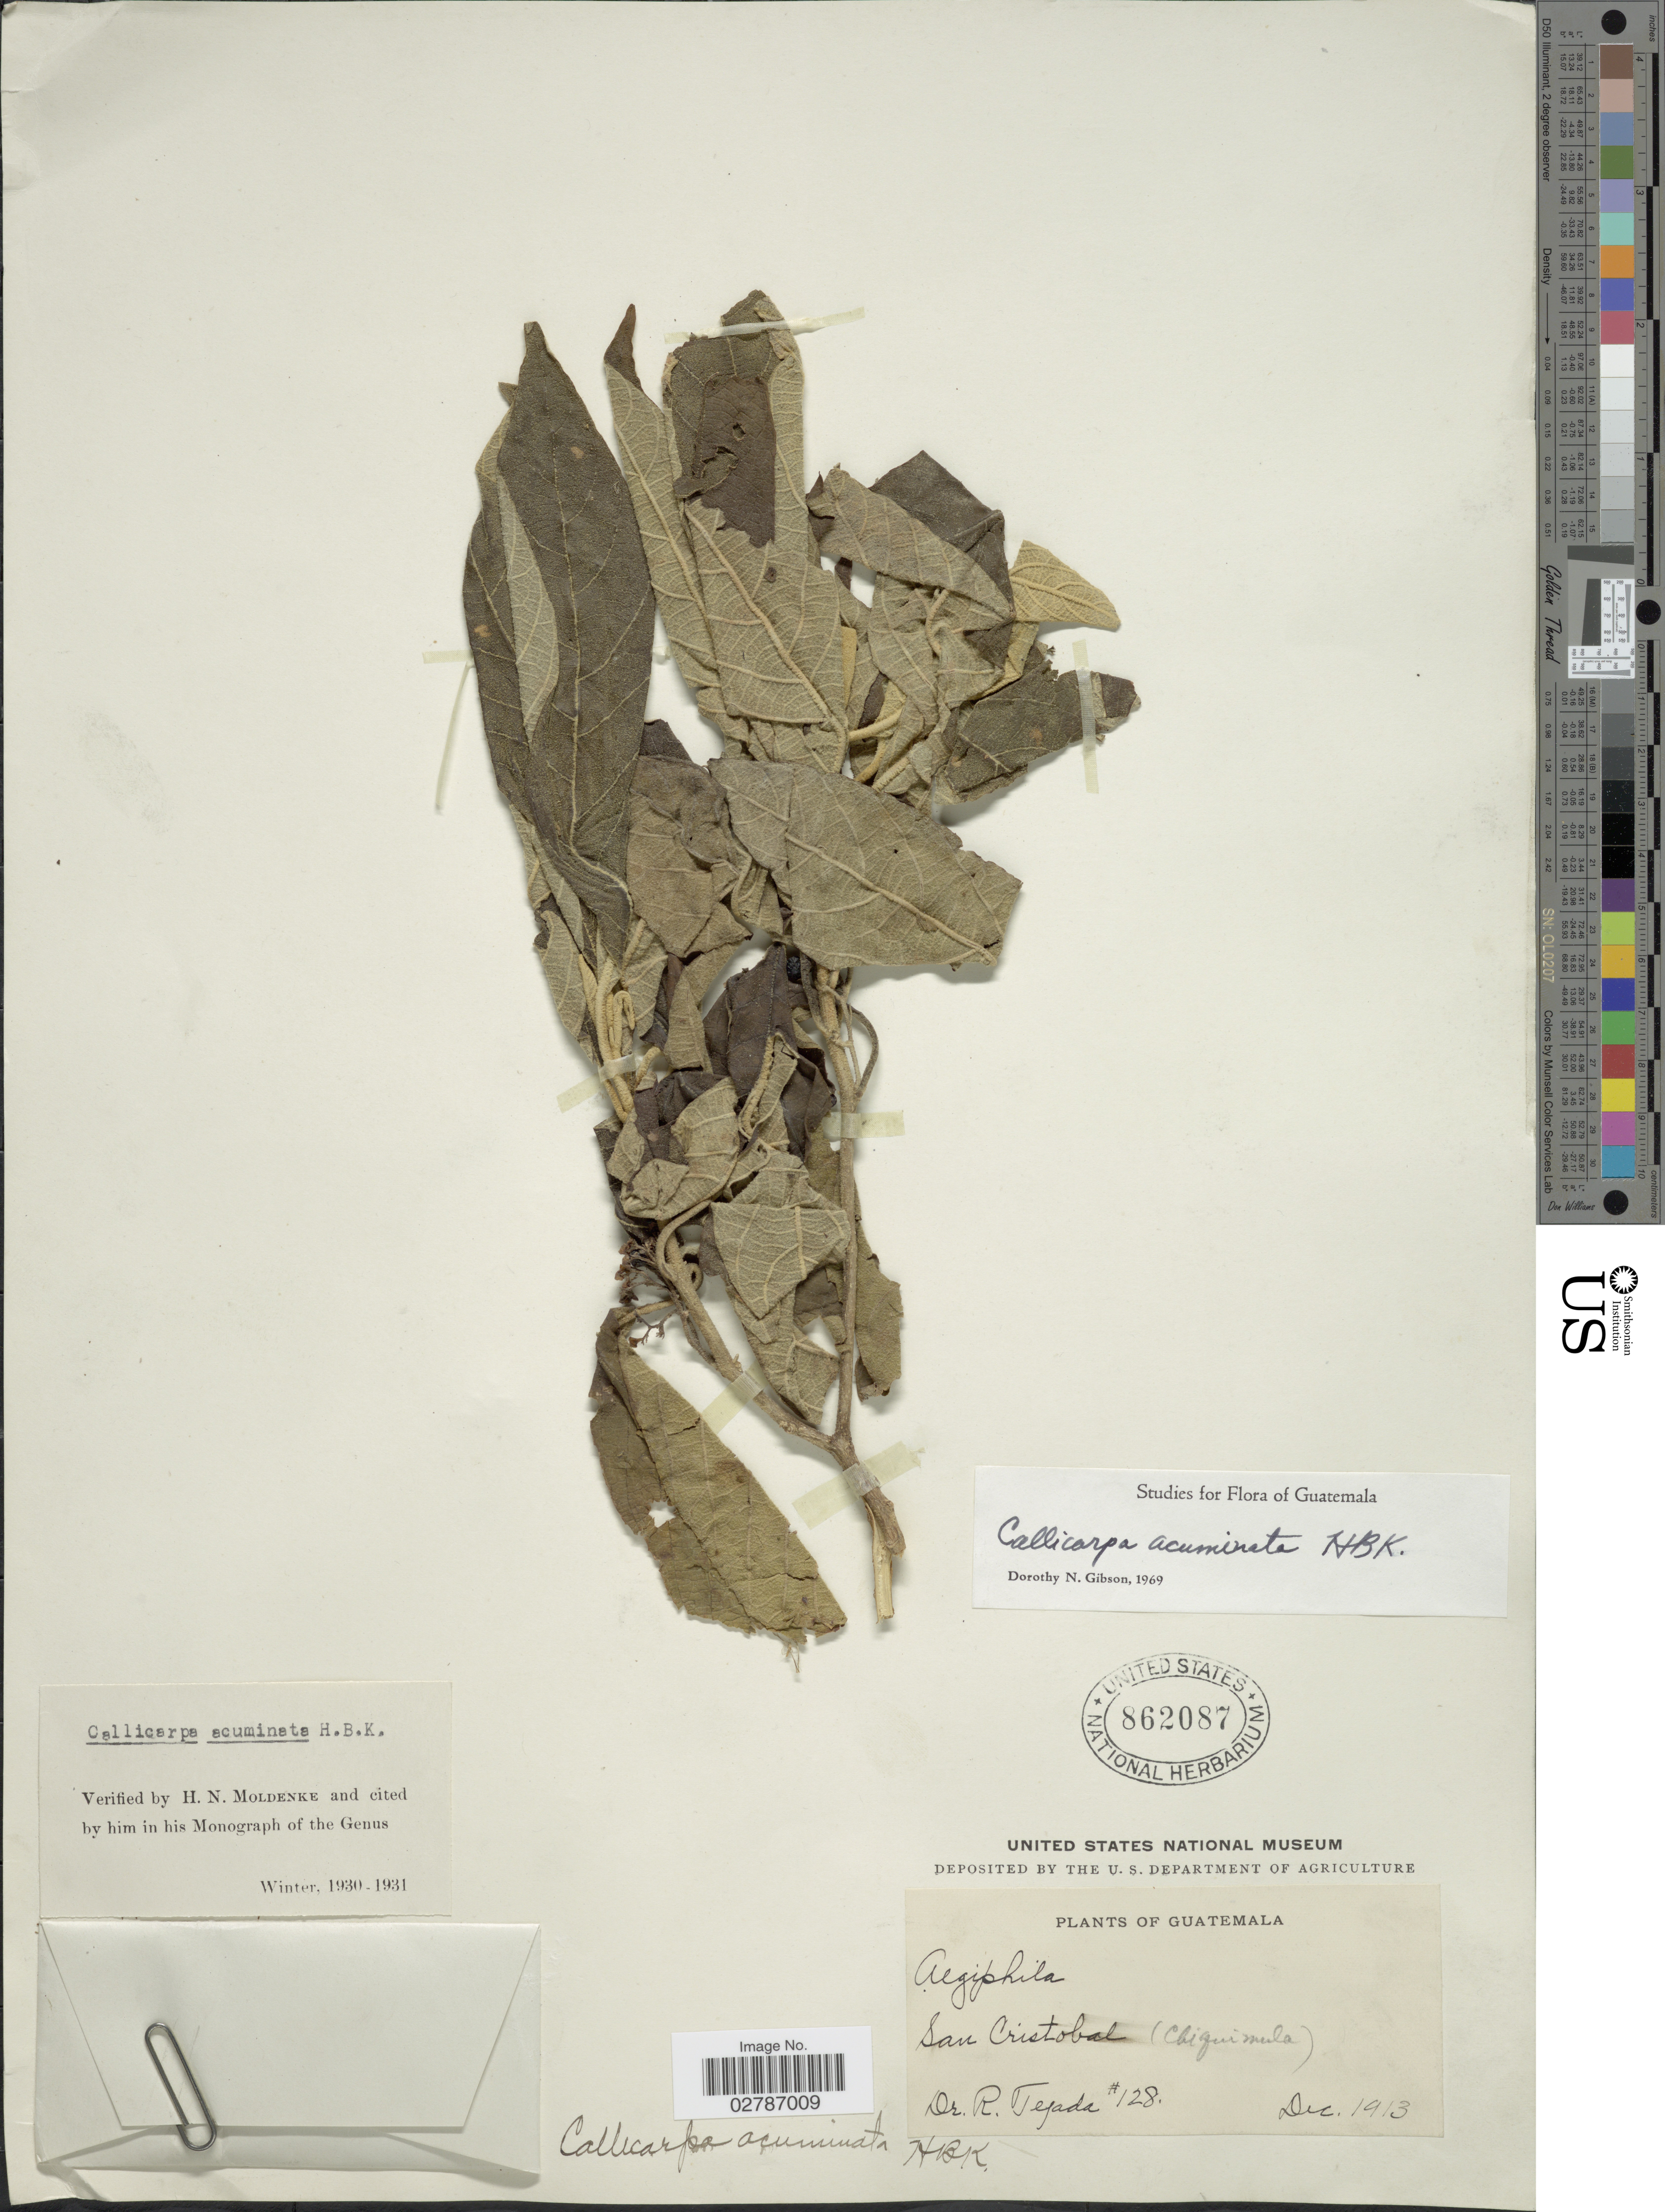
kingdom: Plantae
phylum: Tracheophyta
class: Magnoliopsida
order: Lamiales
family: Lamiaceae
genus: Callicarpa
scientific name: Callicarpa acuminata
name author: Kunth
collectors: R. Tejada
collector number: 128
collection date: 1913-12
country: Guatemala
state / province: Chiquimula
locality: San Cristobal (Chiquimula).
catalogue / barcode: US 862087